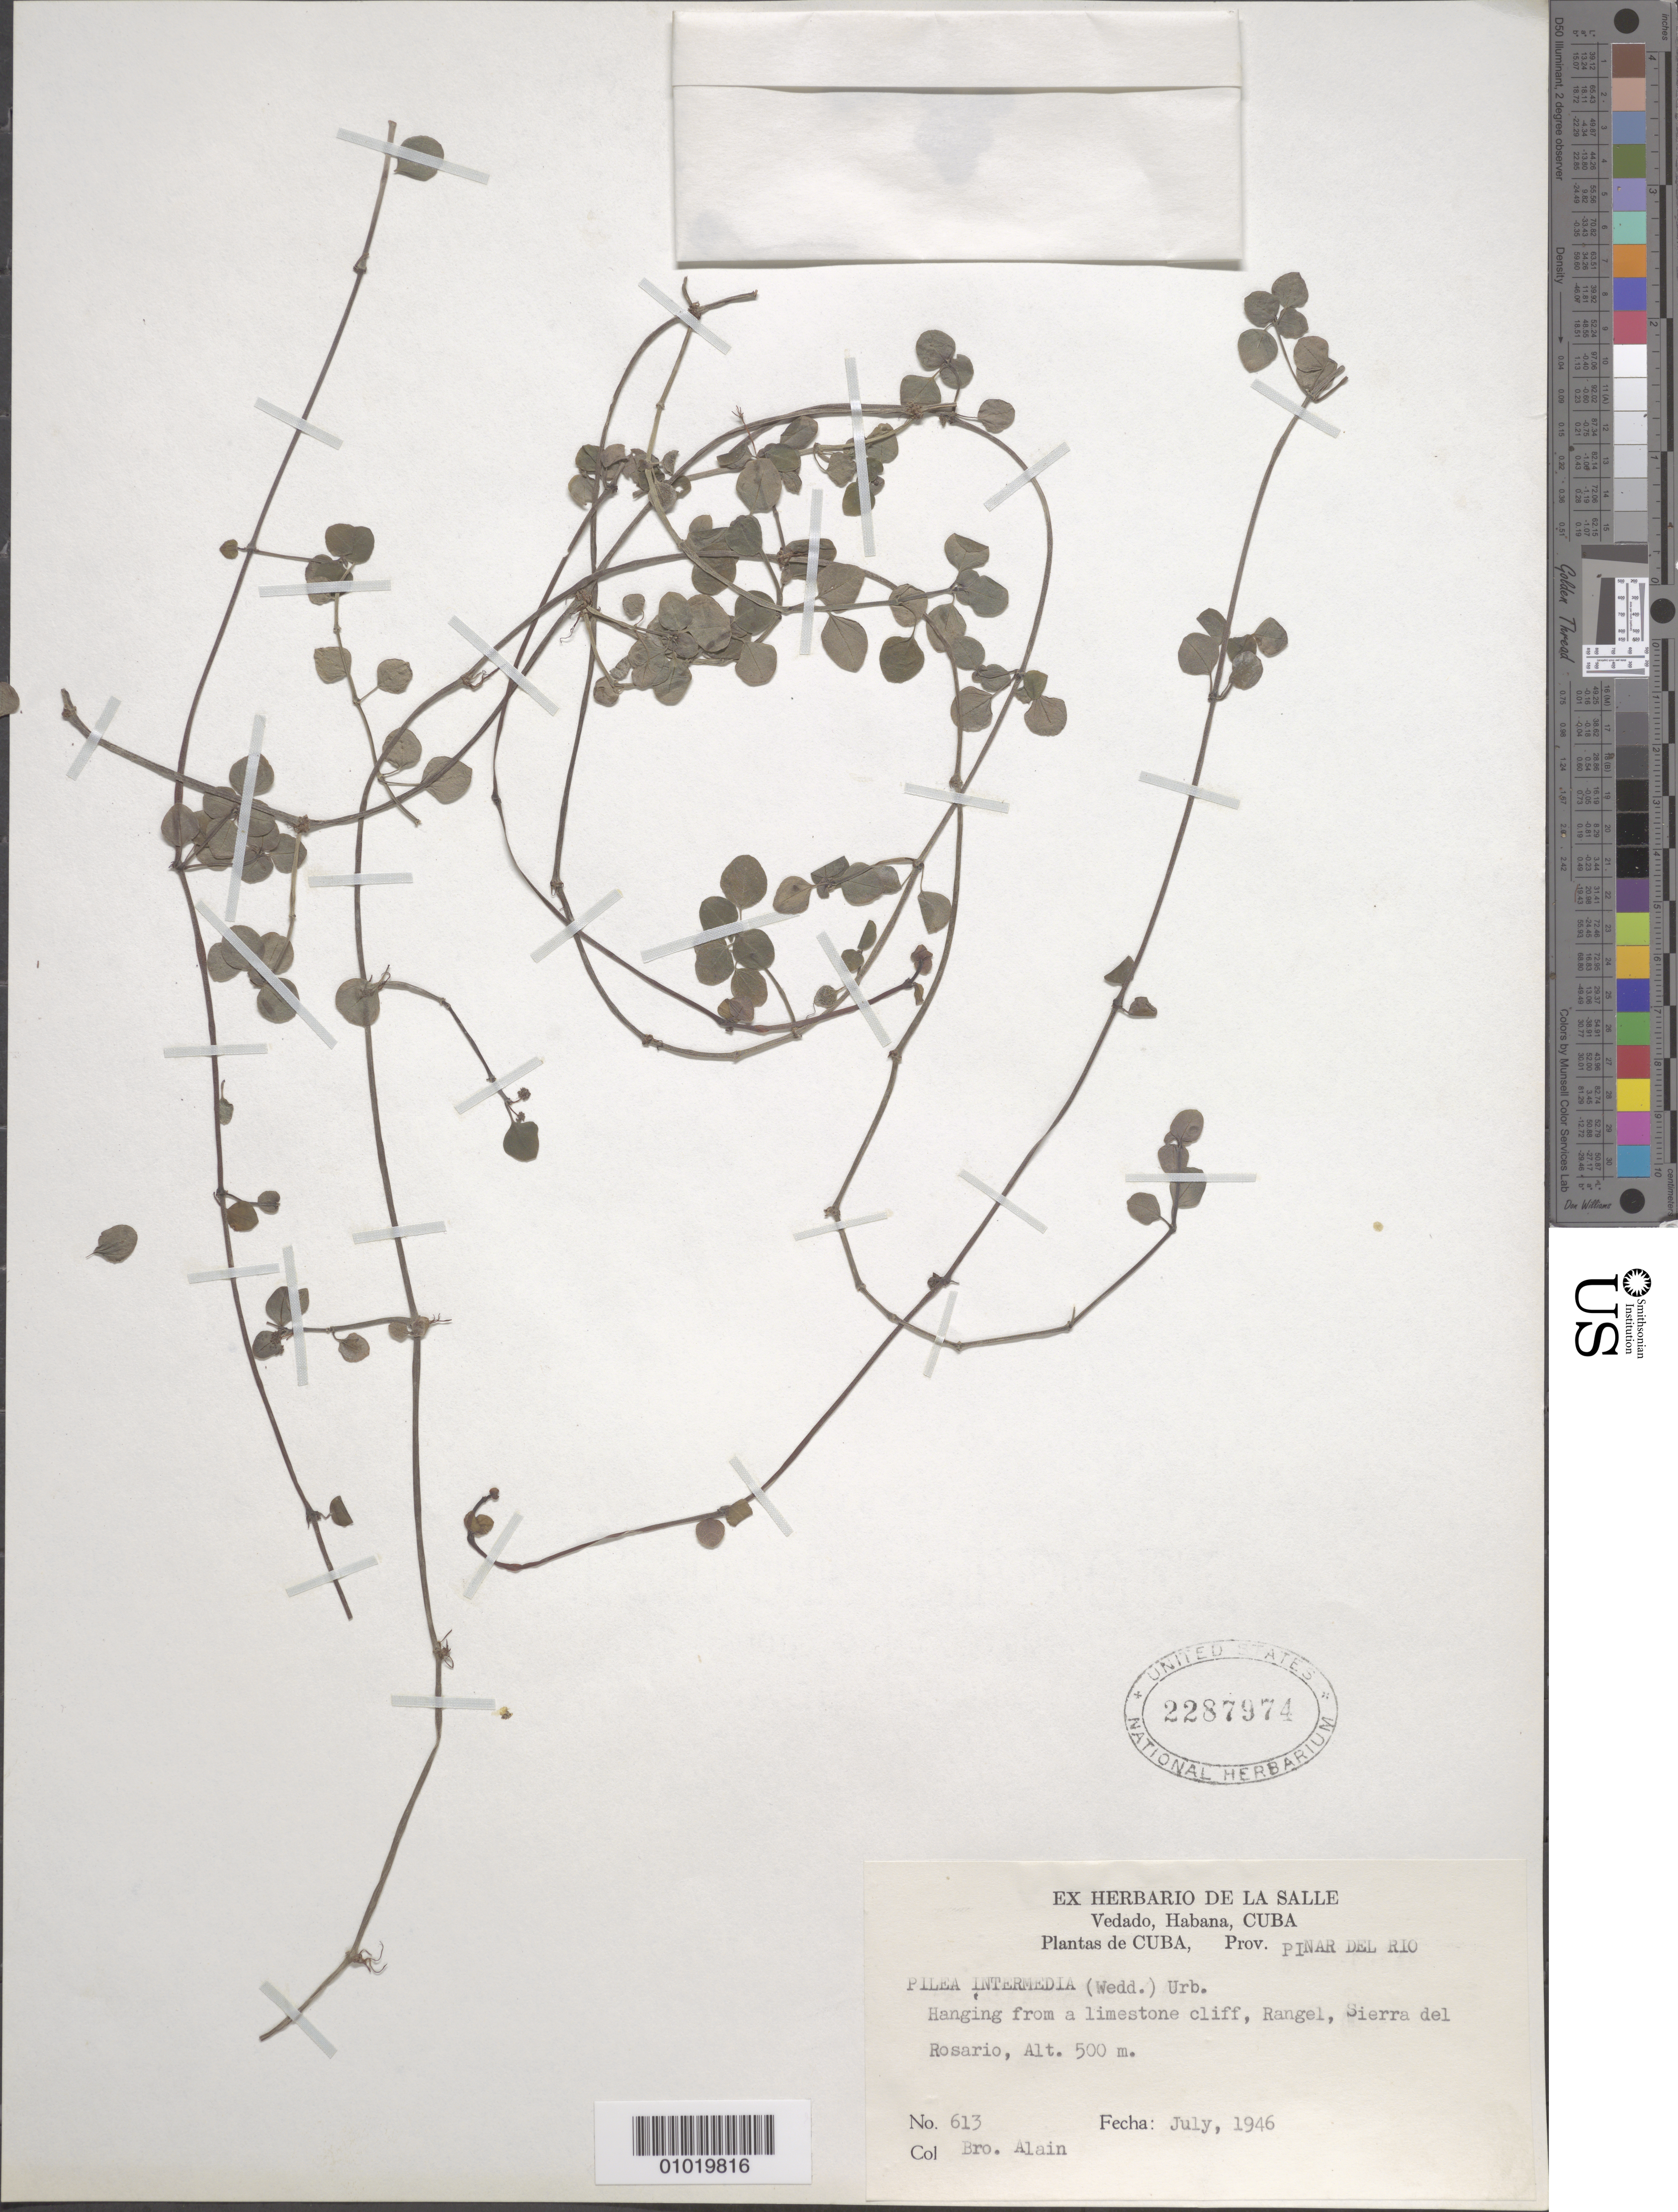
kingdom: Plantae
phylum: Tracheophyta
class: Magnoliopsida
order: Rosales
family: Urticaceae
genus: Pilea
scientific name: Pilea intermedia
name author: (Wedd.) Urb.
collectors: A. H. Liogier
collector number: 613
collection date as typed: Jul 1946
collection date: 1946-07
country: Cuba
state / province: Pinar del Rio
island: Cuba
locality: Rangel, Sierra del Rosario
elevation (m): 500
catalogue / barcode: US 2287974